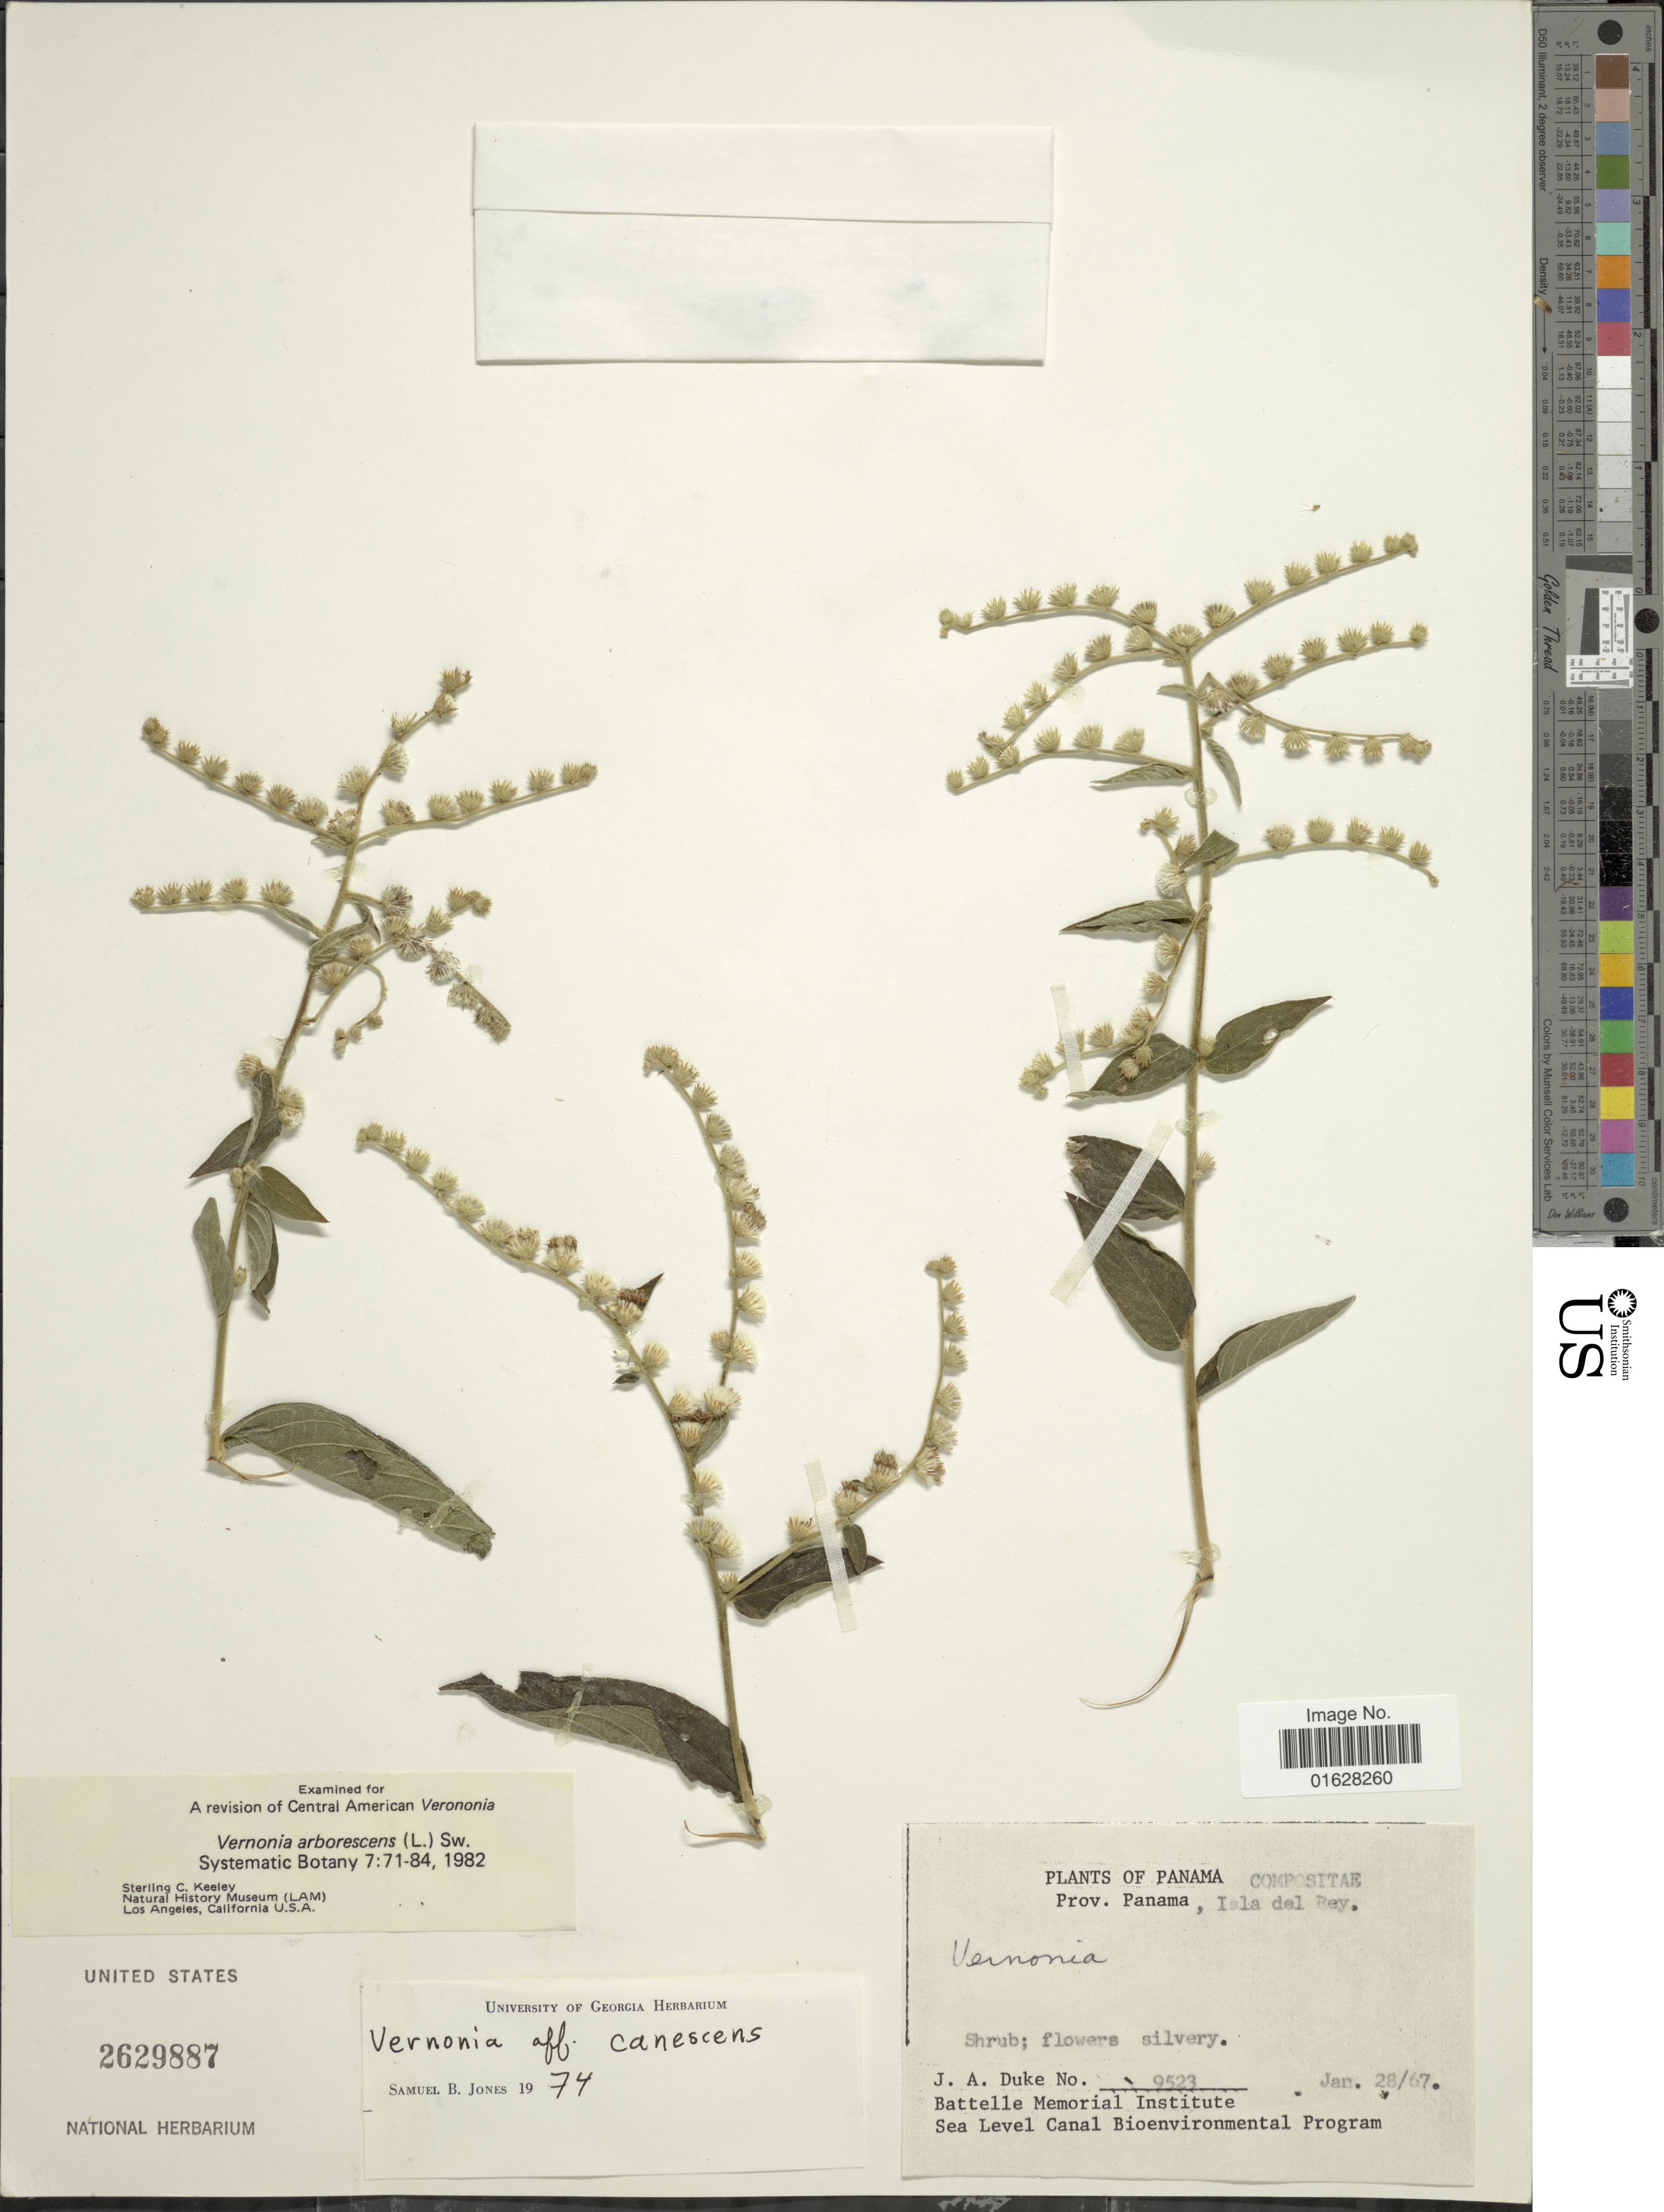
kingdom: Plantae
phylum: Tracheophyta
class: Magnoliopsida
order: Asterales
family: Asteraceae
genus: Lepidaploa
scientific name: Lepidaploa canescens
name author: (Kunth) H. Rob.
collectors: J. A. Duke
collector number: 9523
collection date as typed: Transcribed d/m/y: 28/1/67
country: Panama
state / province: Panamá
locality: Prov. Panama, Isla del Rey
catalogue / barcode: US 2629887